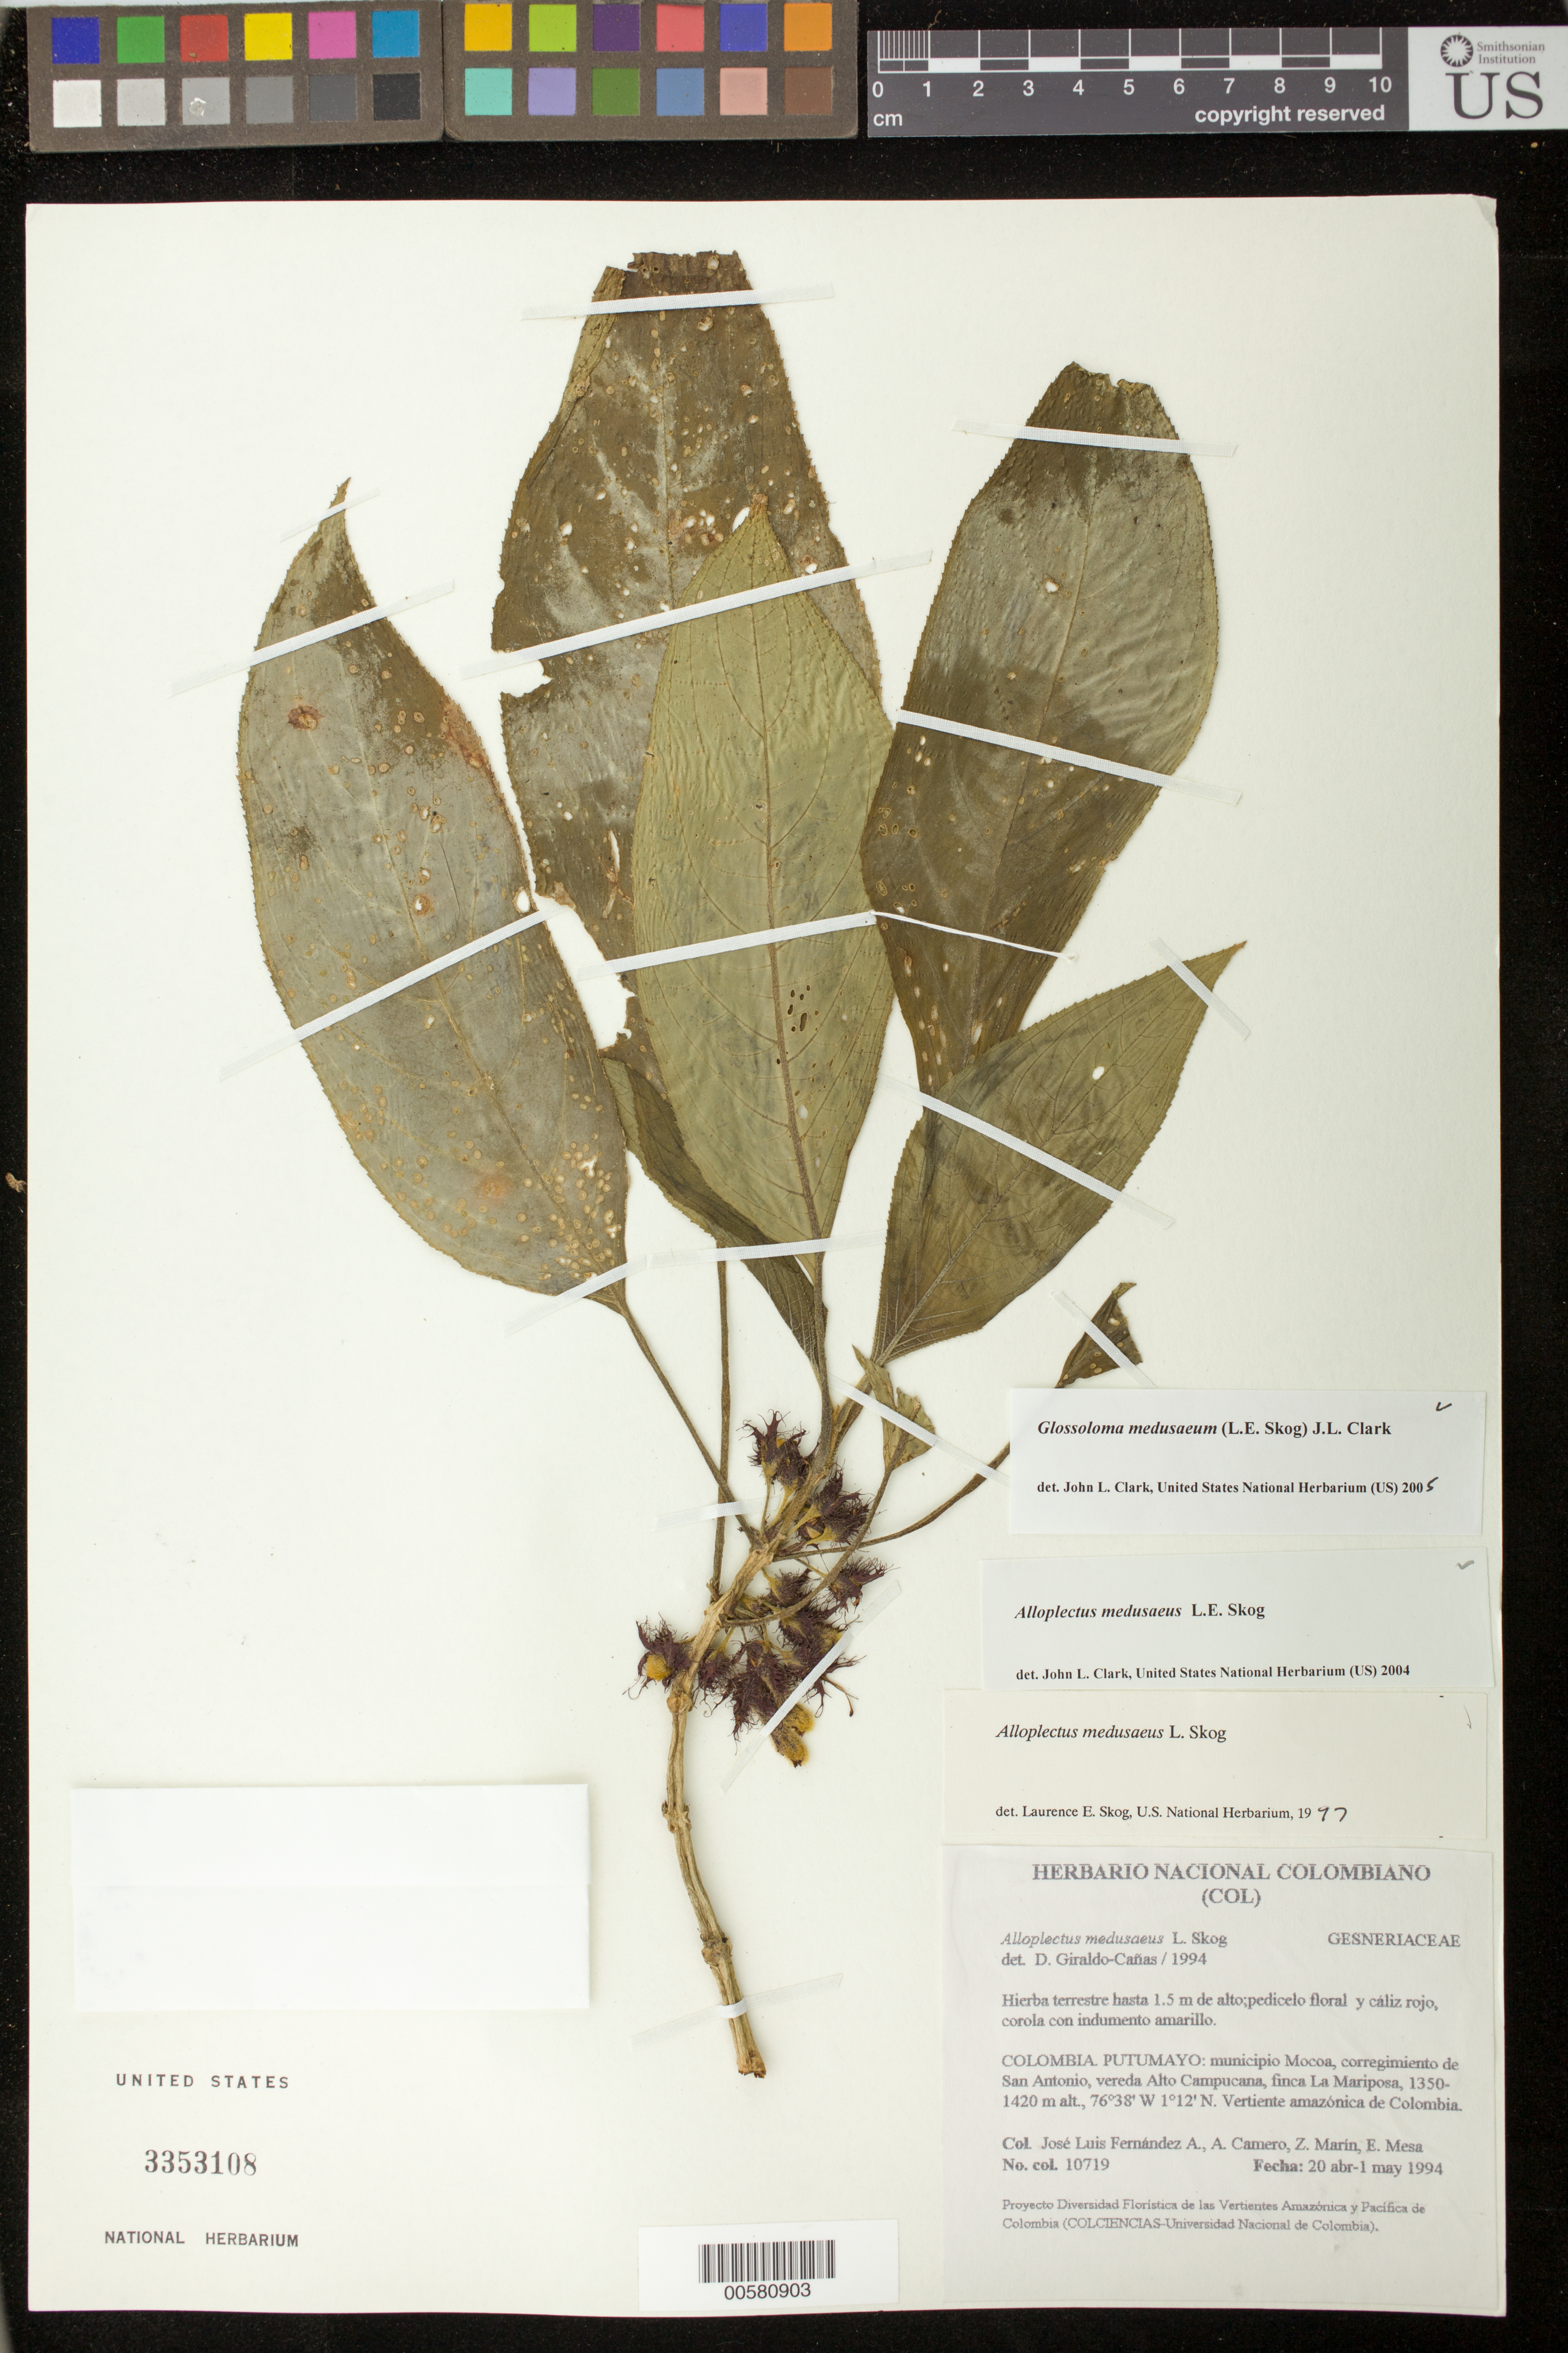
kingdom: Plantae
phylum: Tracheophyta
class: Magnoliopsida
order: Lamiales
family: Gesneriaceae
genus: Glossoloma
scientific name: Glossoloma medusaeum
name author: (L.E. Skog) J.L. Clark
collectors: J. L. Fernández-Alonso, A. A. Camero, Z. Marin & E. Mesa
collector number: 10719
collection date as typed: Apr-May 1994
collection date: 1994-04/1994-05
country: Colombia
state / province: Putumayo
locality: Mpio. Mocoa, corregimiento de San Antonio, vereda Alto Campucana, finca La Mariposa, vertiente amazónica de Colombia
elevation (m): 1350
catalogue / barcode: US 3353108